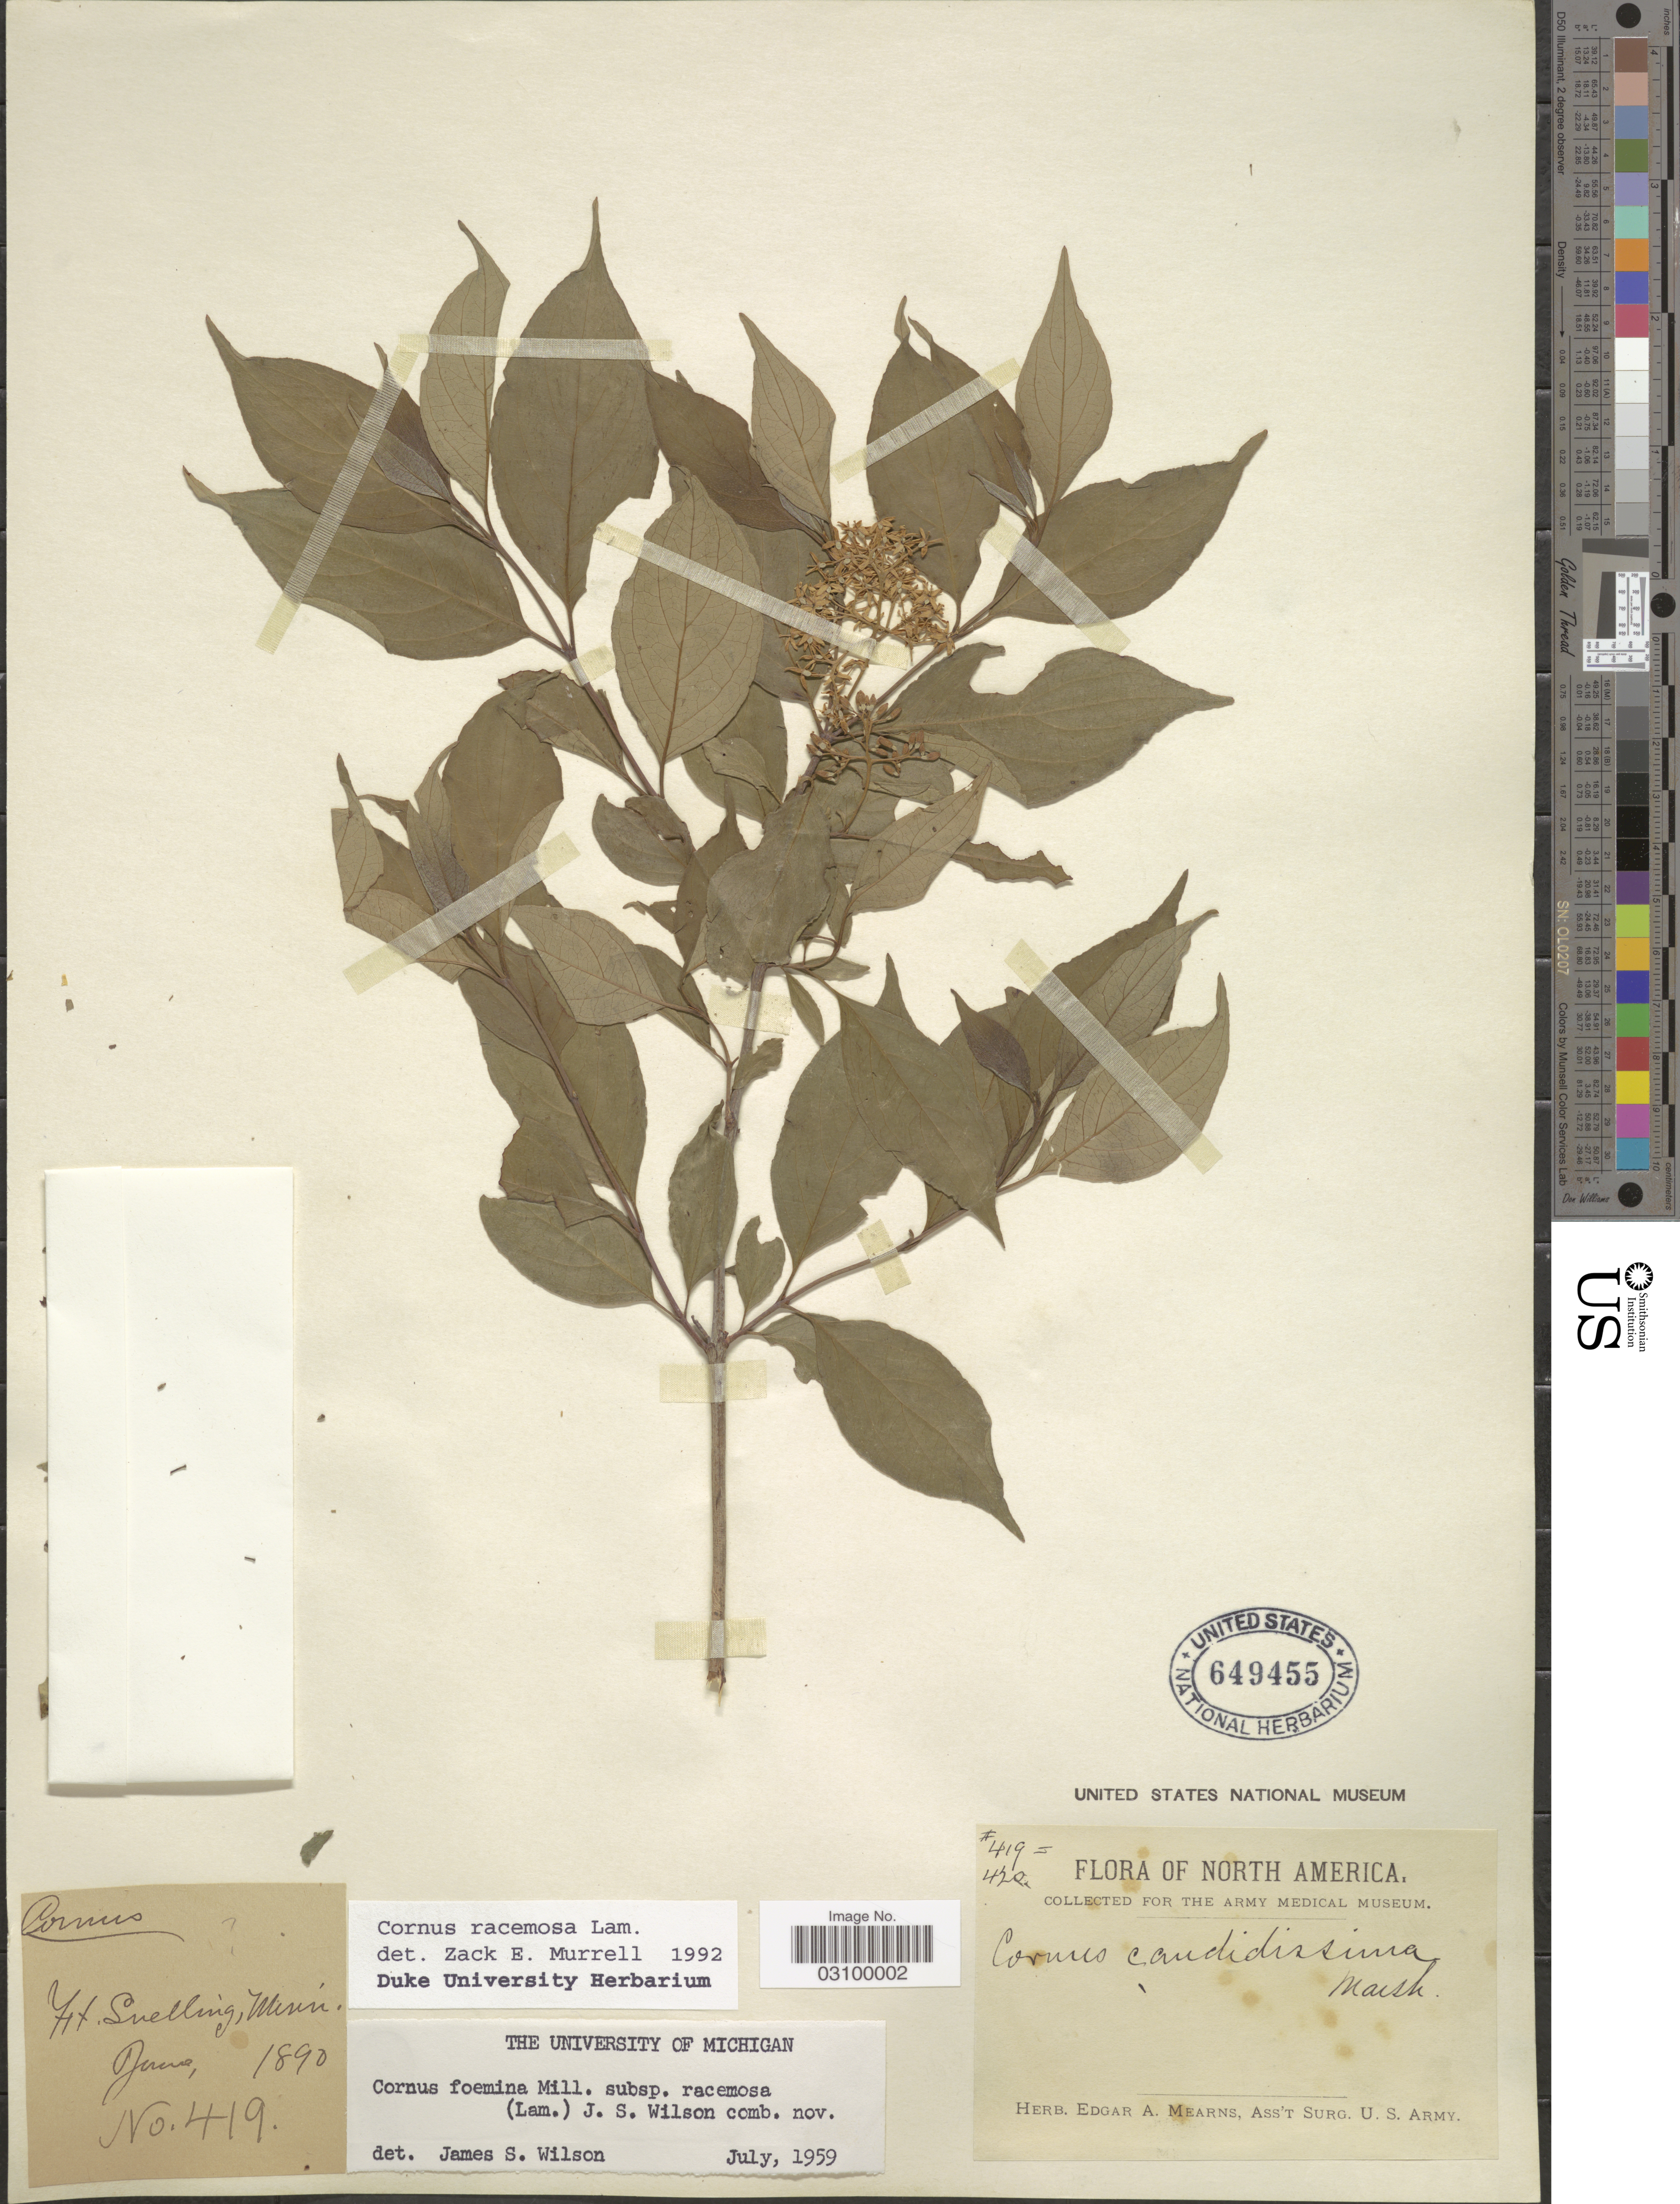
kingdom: Plantae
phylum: Tracheophyta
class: Magnoliopsida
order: Cornales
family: Cornaceae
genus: Cornus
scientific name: Cornus racemosa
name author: Lam.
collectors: E. A. Mearns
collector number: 419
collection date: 1890-06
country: United States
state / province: Minnesota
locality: Ft. Snelling.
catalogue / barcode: US 649455